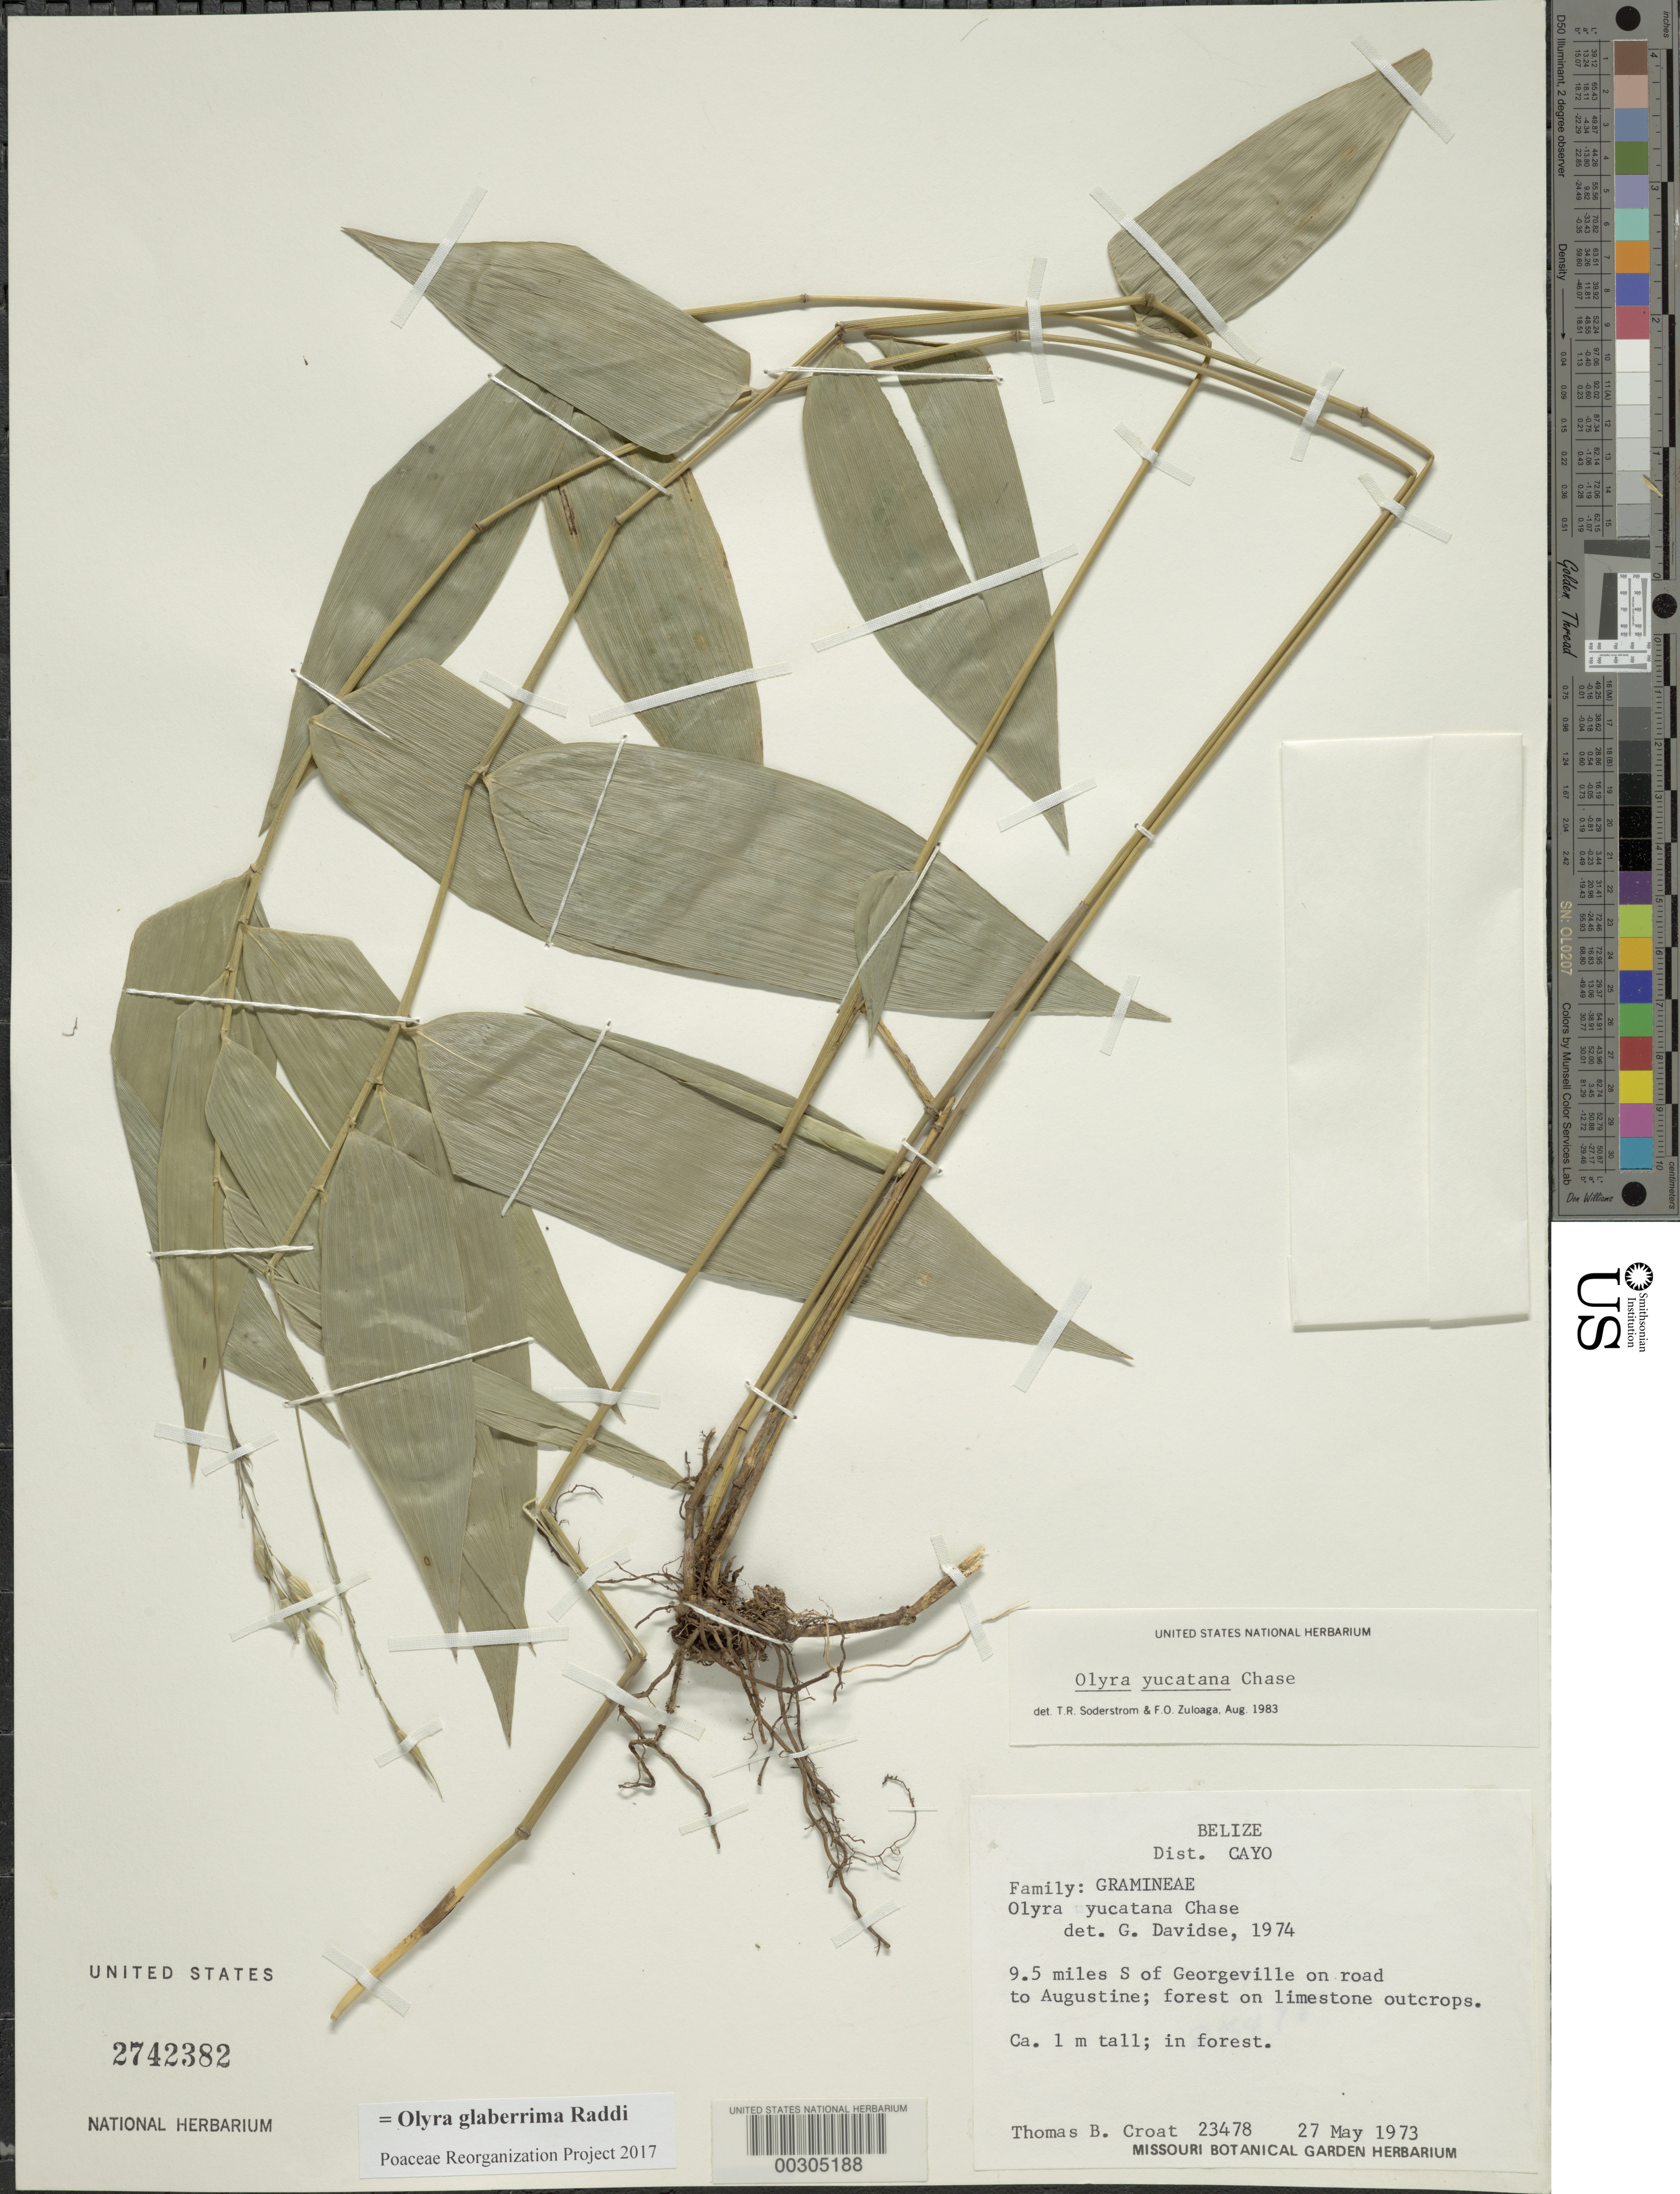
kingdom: Plantae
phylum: Tracheophyta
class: Liliopsida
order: Poales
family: Poaceae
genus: Olyra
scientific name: Olyra glaberrima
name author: Raddi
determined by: Poaceae Reorganization Project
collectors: T. B. Croat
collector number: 23478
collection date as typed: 27 May 1973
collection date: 1973-05-27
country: Belize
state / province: Cayo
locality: Georgeville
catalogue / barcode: US 2742382